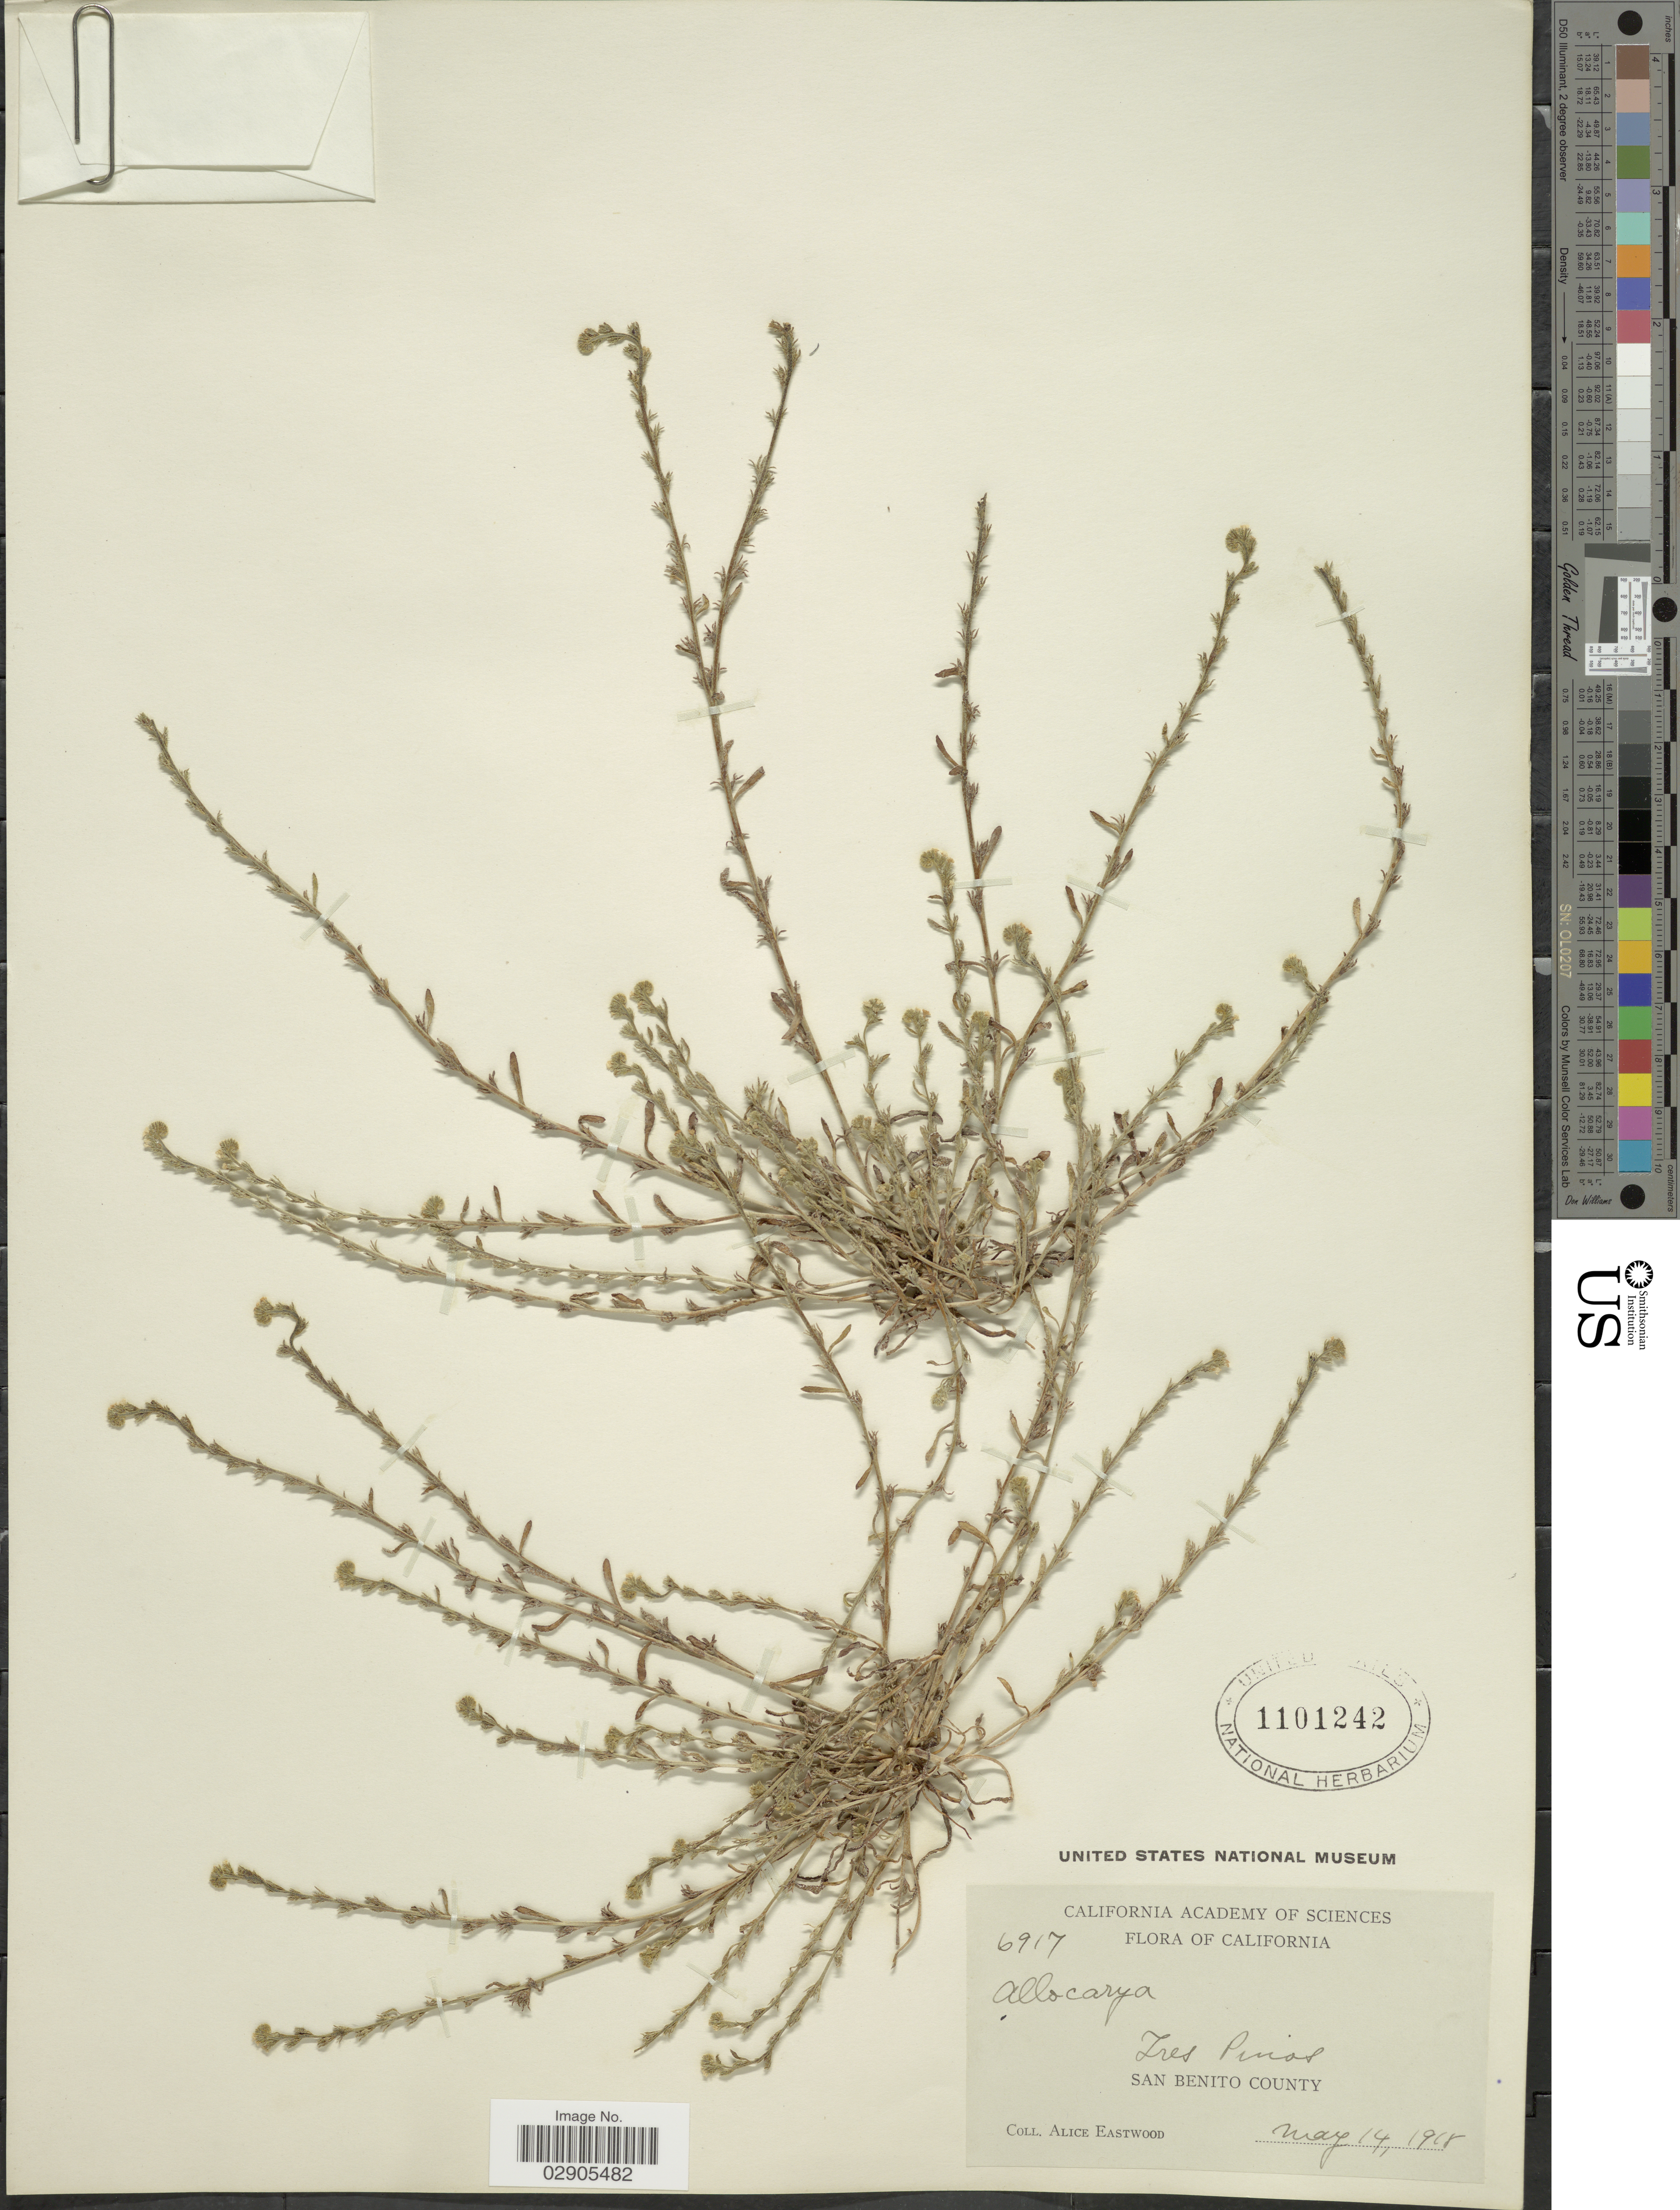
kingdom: Plantae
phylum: Tracheophyta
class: Magnoliopsida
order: Boraginales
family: Boraginaceae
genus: Allocarya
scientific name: Allocarya sp.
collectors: A. Eastwood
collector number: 6917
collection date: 1918-05-14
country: United States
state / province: California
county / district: San Benito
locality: Tres Pinas. San Benito County.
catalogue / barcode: US 1101242